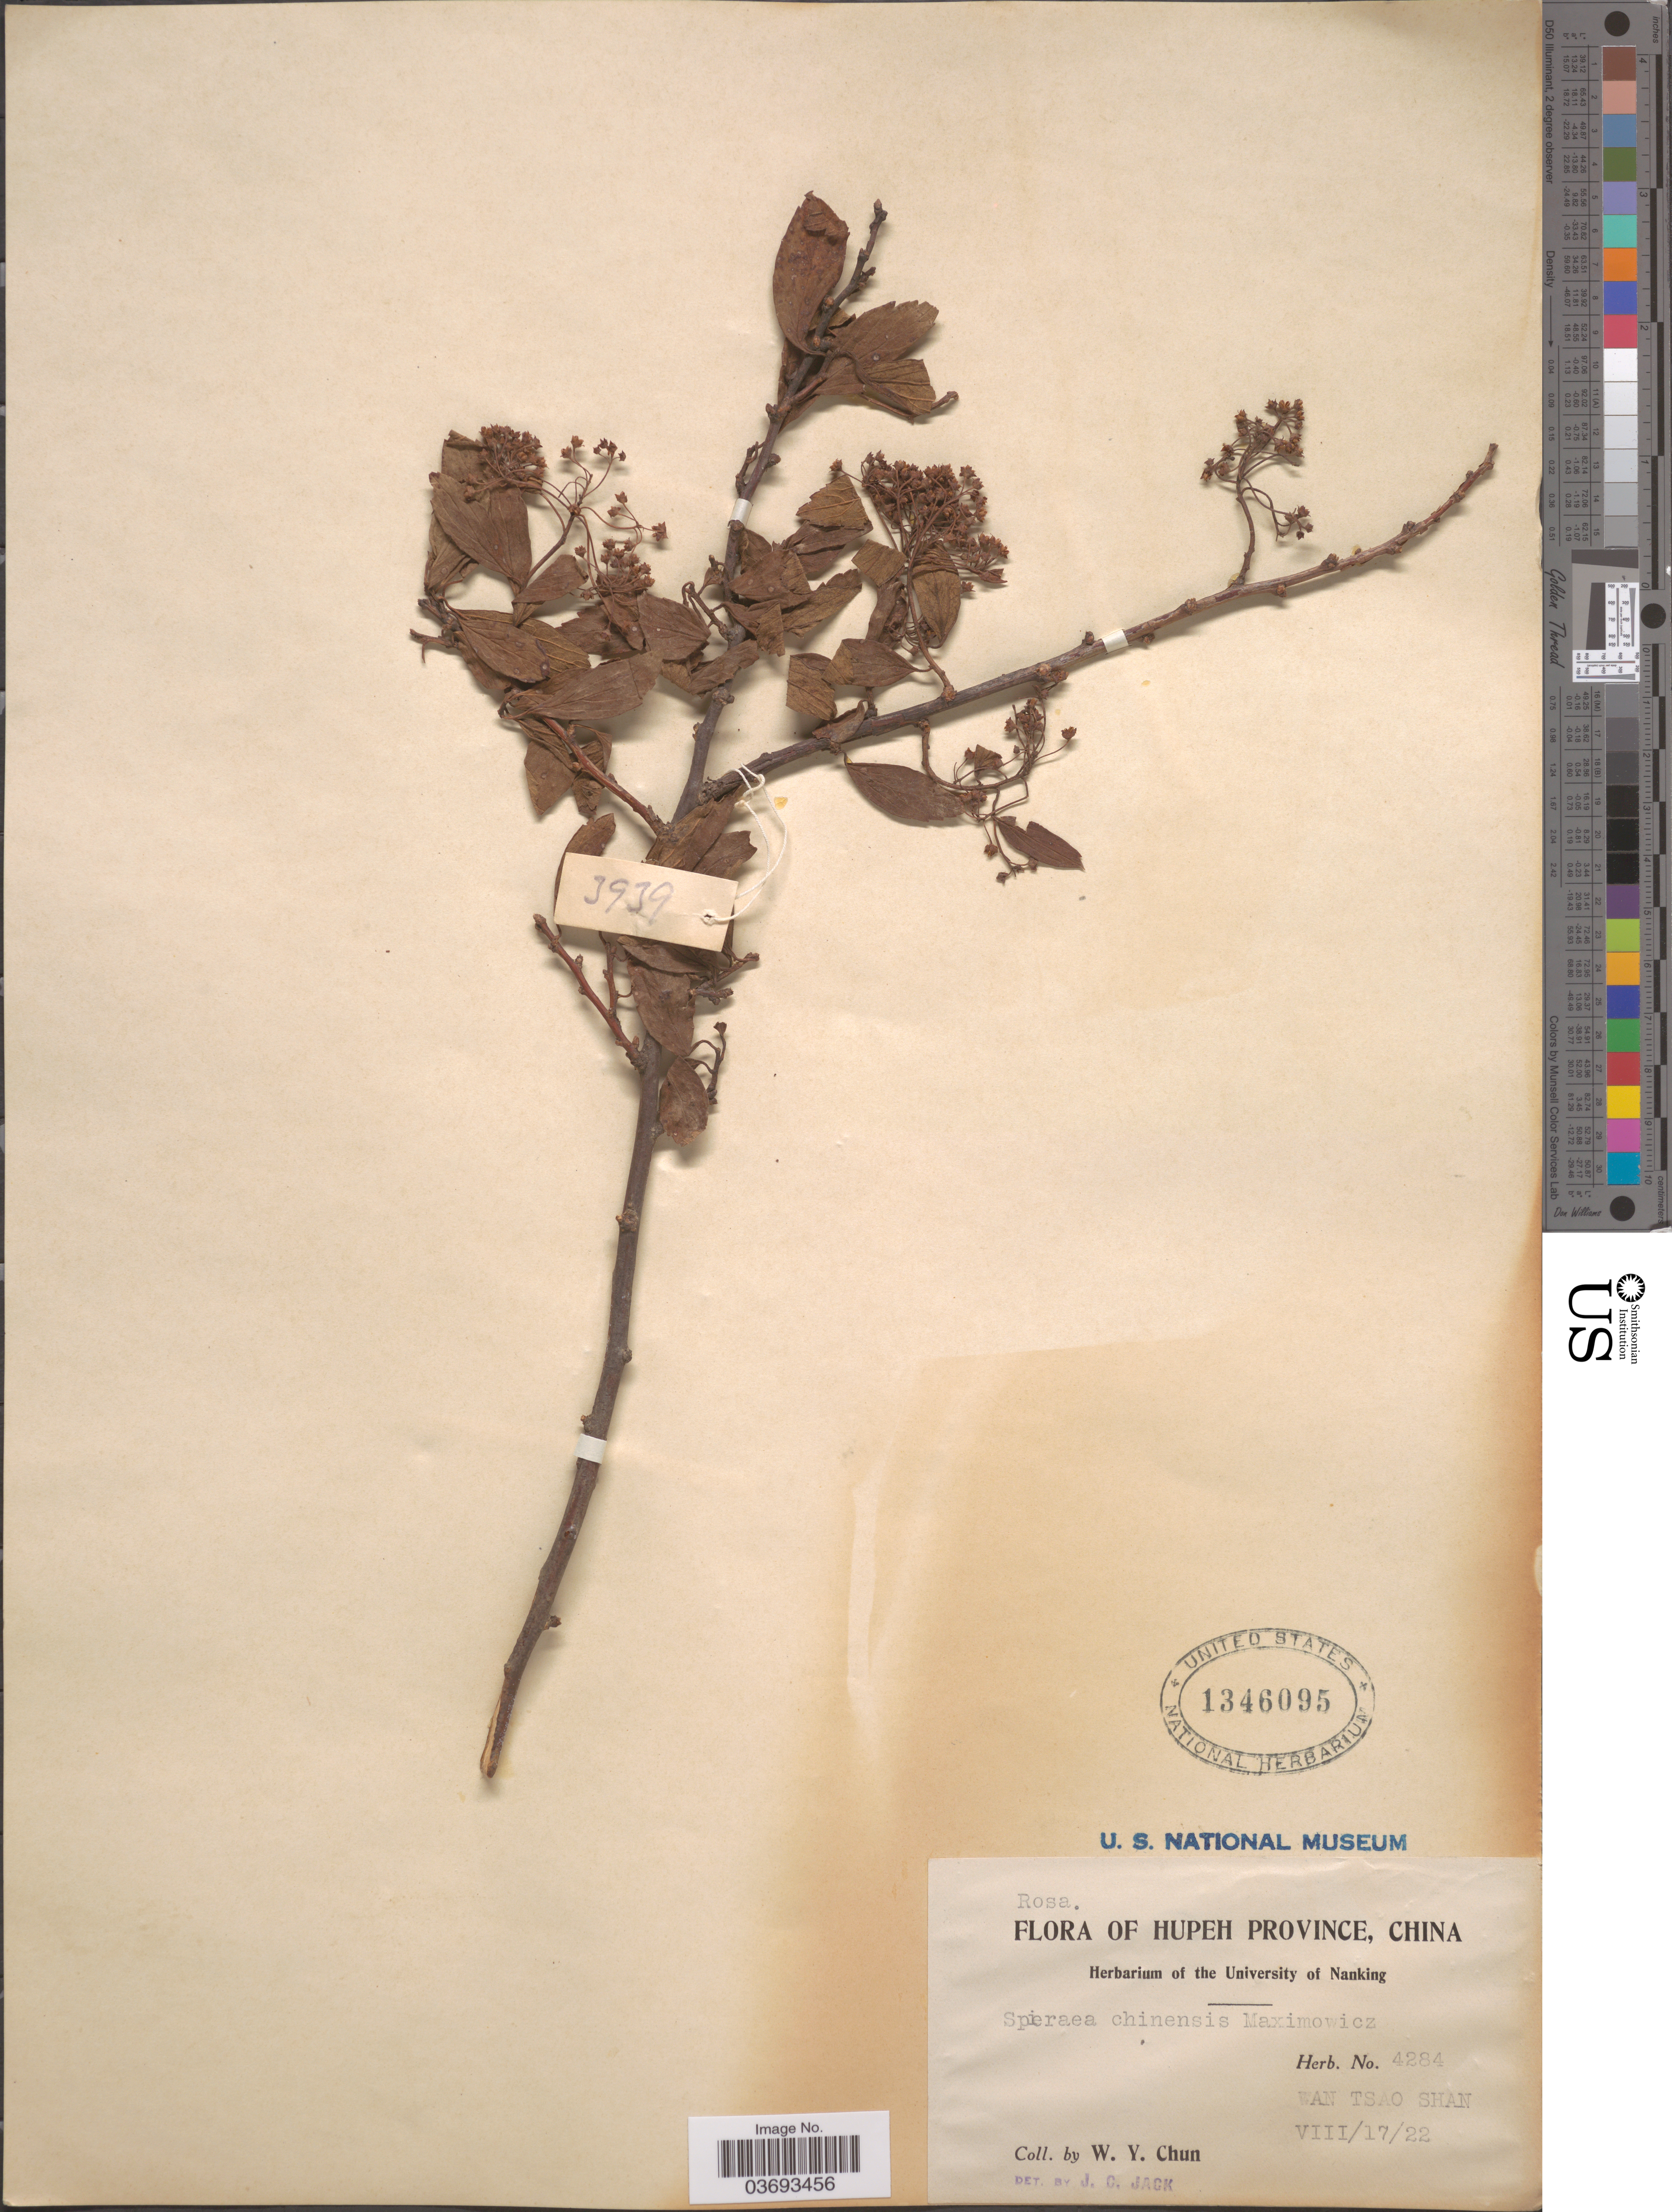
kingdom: Plantae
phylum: Tracheophyta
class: Magnoliopsida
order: Rosales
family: Rosaceae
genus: Spiraea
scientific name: Spiraea chinensis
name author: Maxim.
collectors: W. Y. Chun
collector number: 4284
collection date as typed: Transcribed d/m/y: 17/8/22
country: China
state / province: Hubei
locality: Hupeh Province. Wan Tsao Shan.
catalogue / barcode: US 1346095